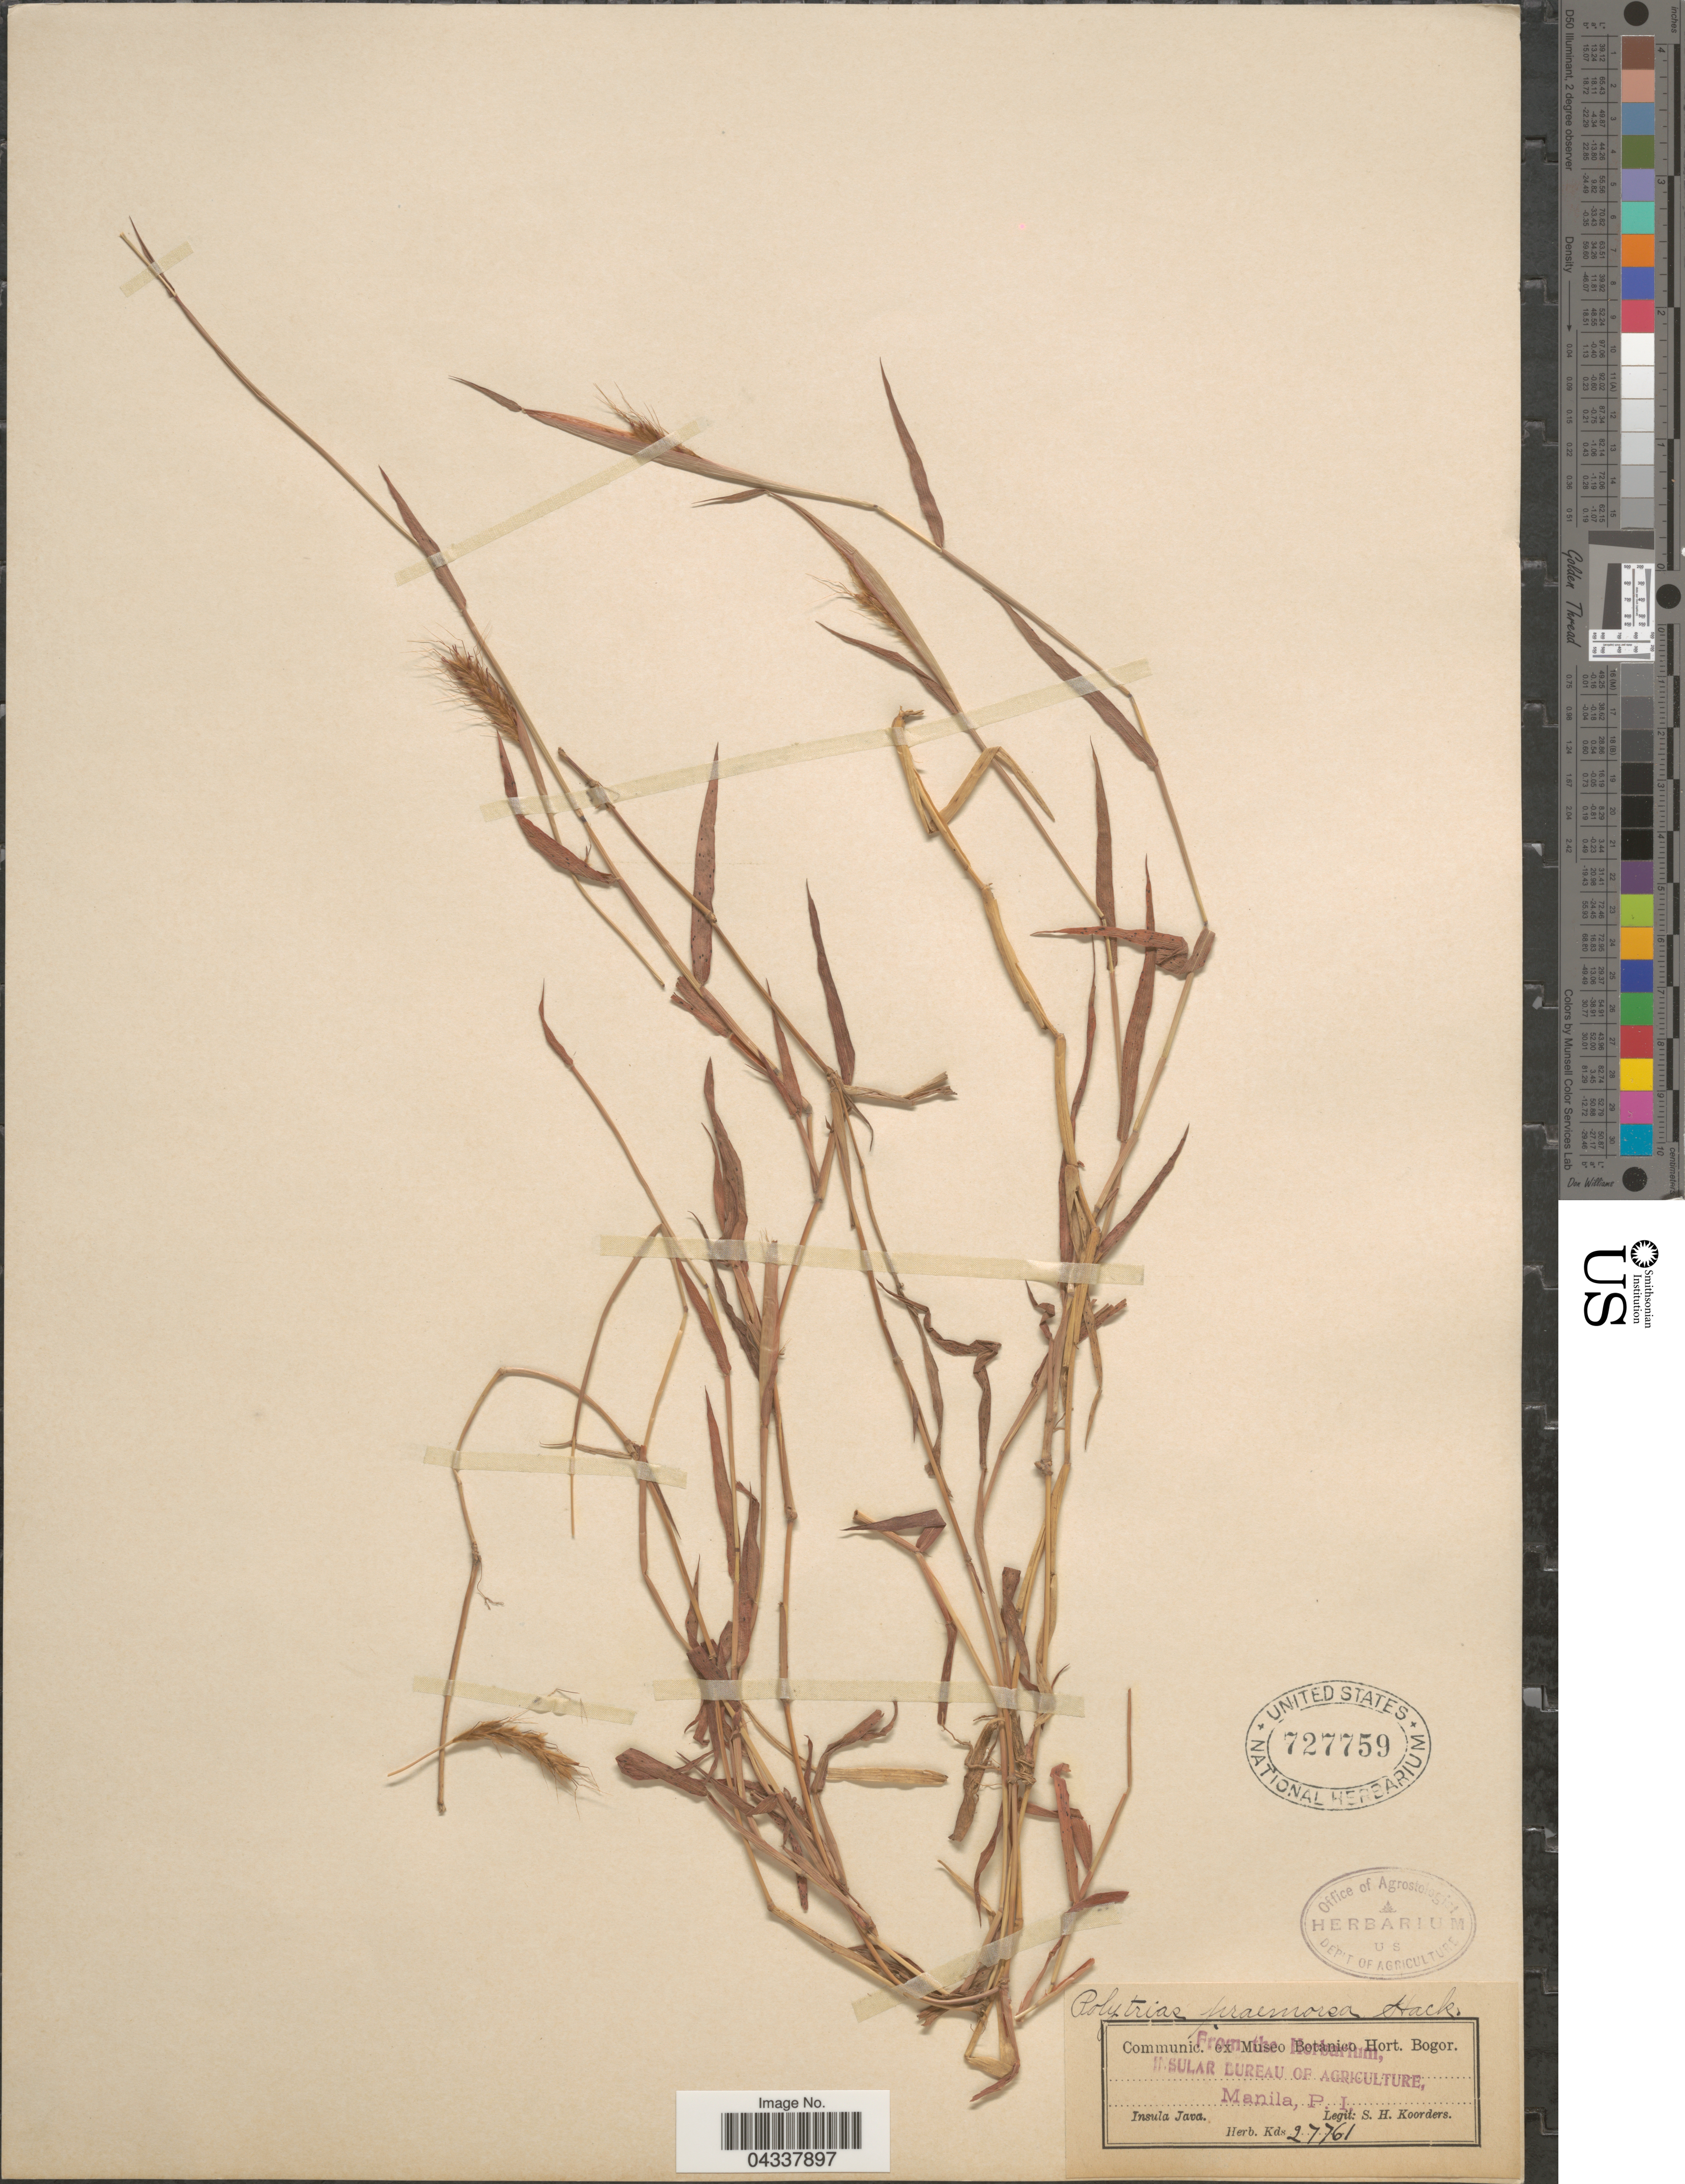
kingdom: Plantae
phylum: Tracheophyta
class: Liliopsida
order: Poales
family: Poaceae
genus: Polytrias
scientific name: Polytrias indica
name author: (Houtt.) Veldkamp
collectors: S. H. Koorders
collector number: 27761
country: Indonesia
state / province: Java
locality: Insula Java.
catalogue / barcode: US 727759